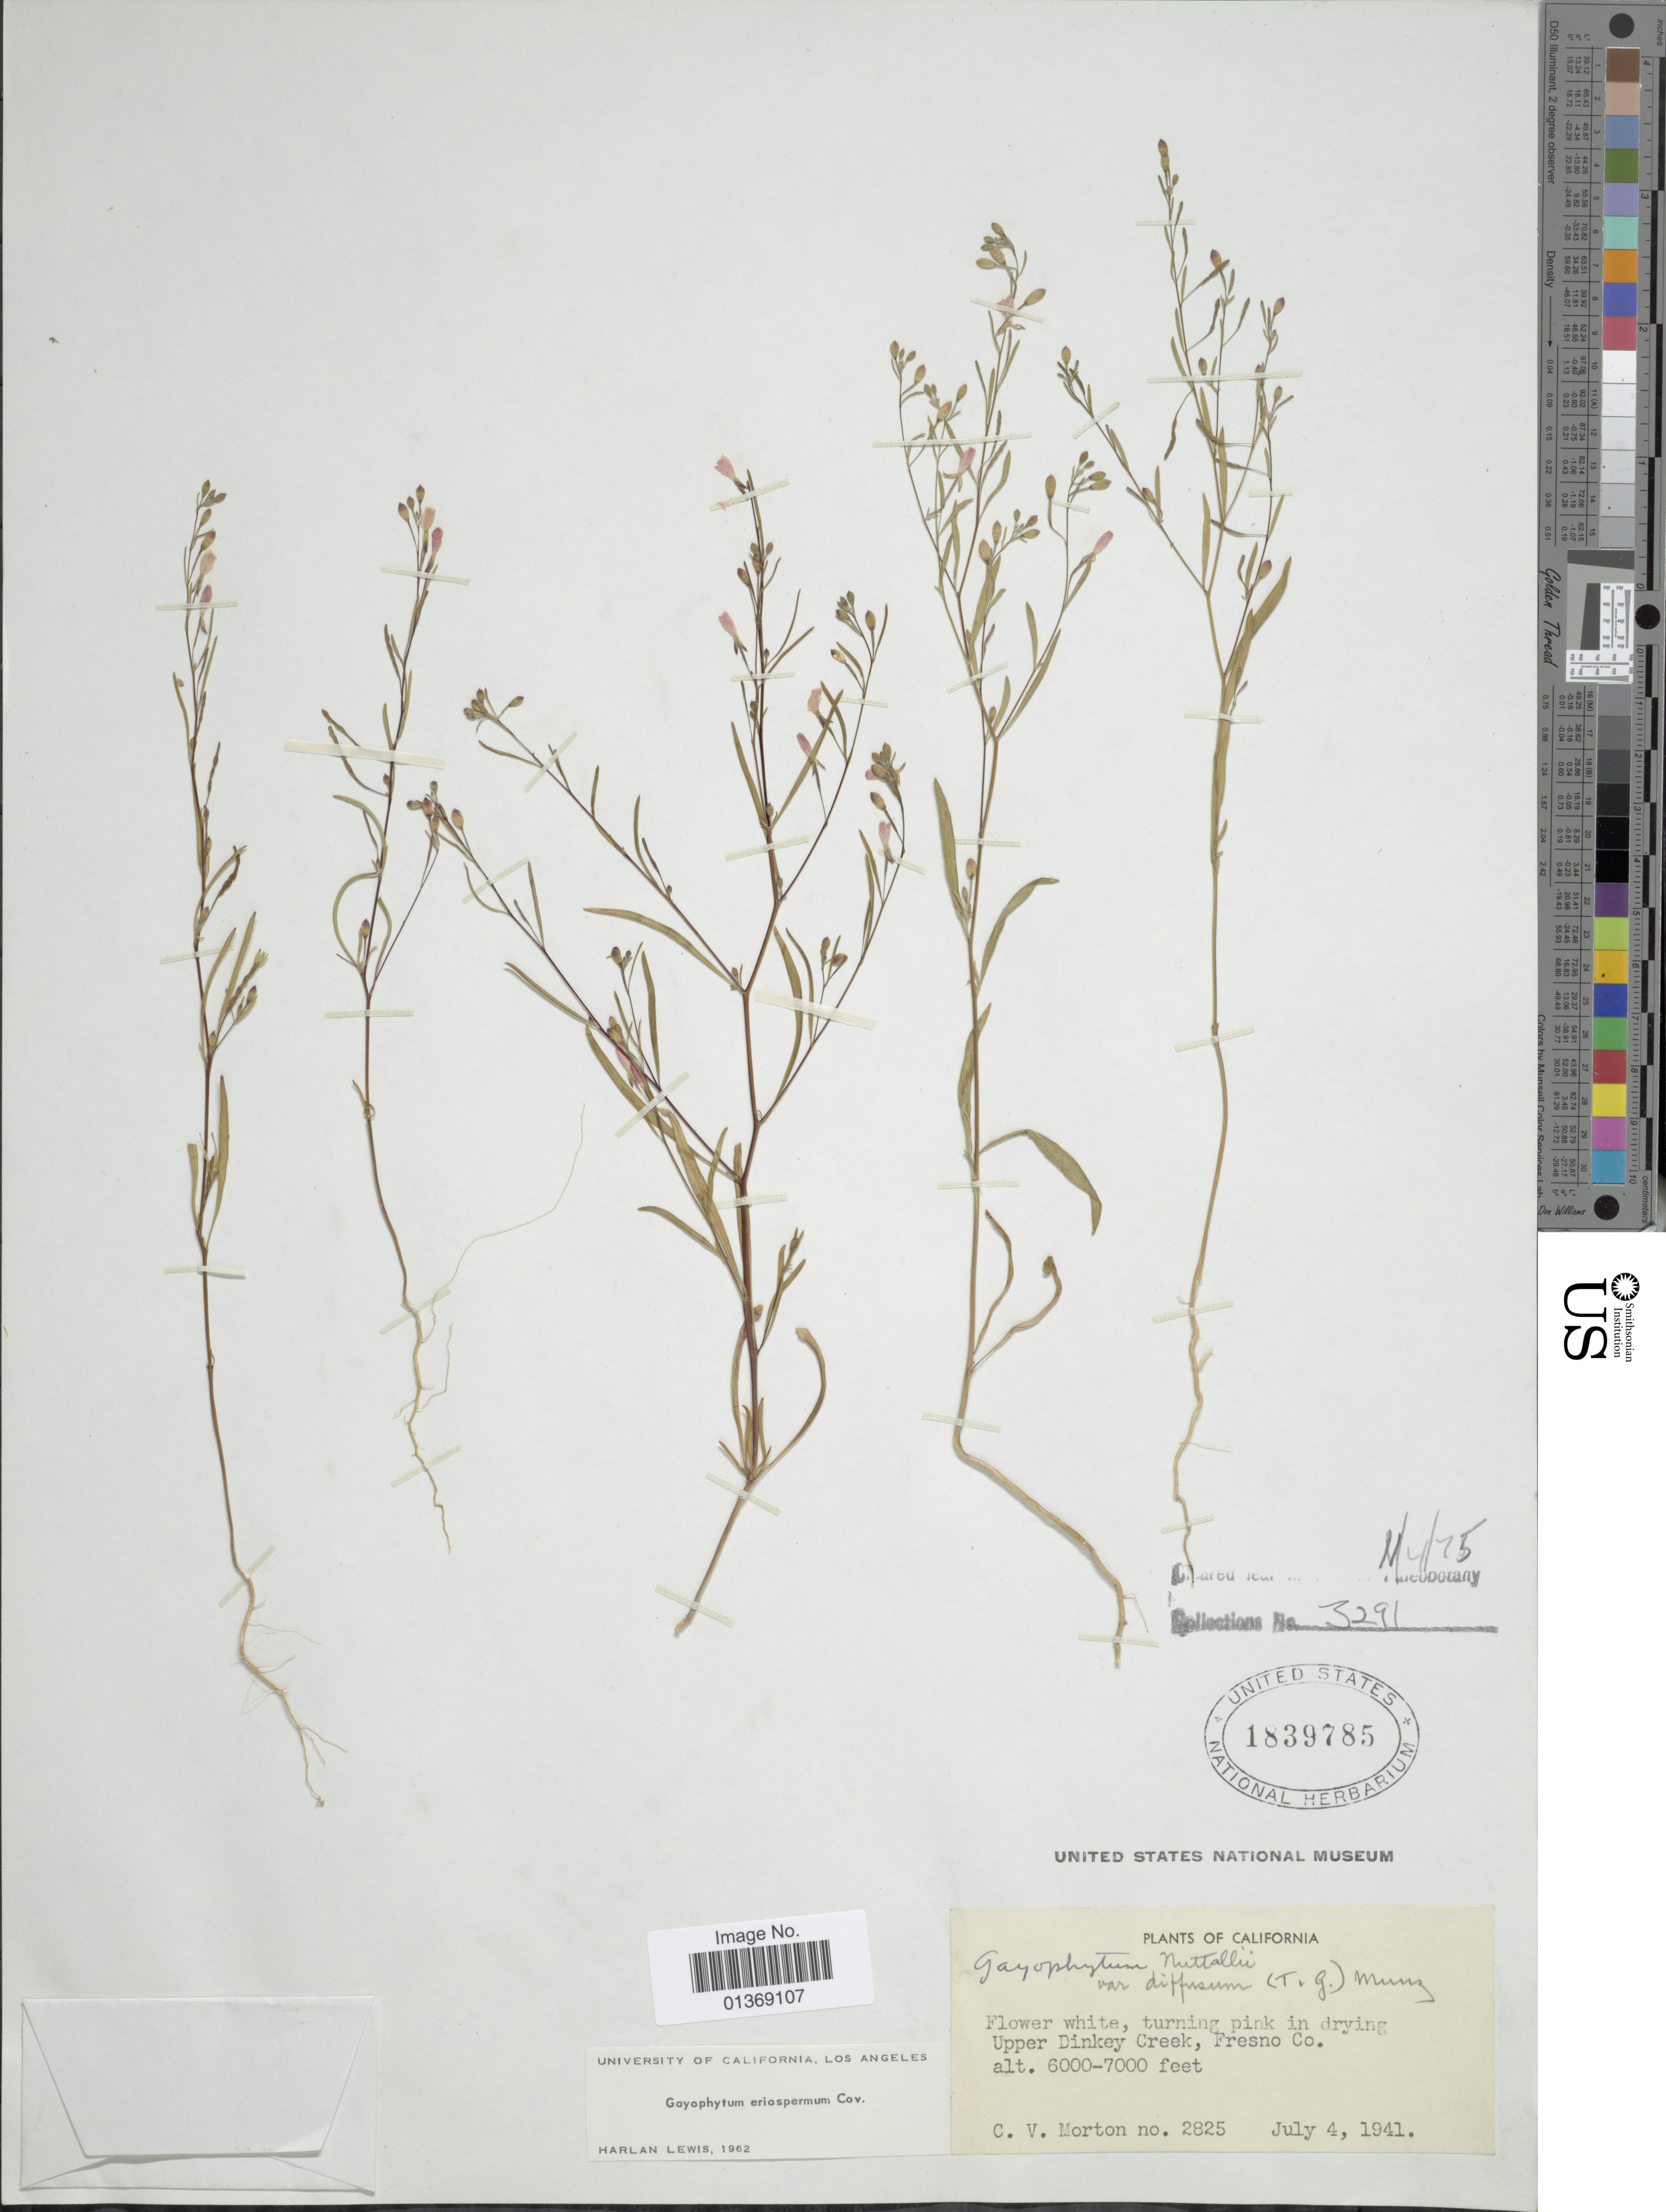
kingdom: Plantae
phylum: Tracheophyta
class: Magnoliopsida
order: Myrtales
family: Onagraceae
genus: Gayophytum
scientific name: Gayophytum eriospermum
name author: Coville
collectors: C. V. Morton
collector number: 2825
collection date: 1941-07-04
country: United States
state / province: California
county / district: Fresno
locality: Upper Dinkey Creek, Fresno Co.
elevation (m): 1829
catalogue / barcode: US 1839785